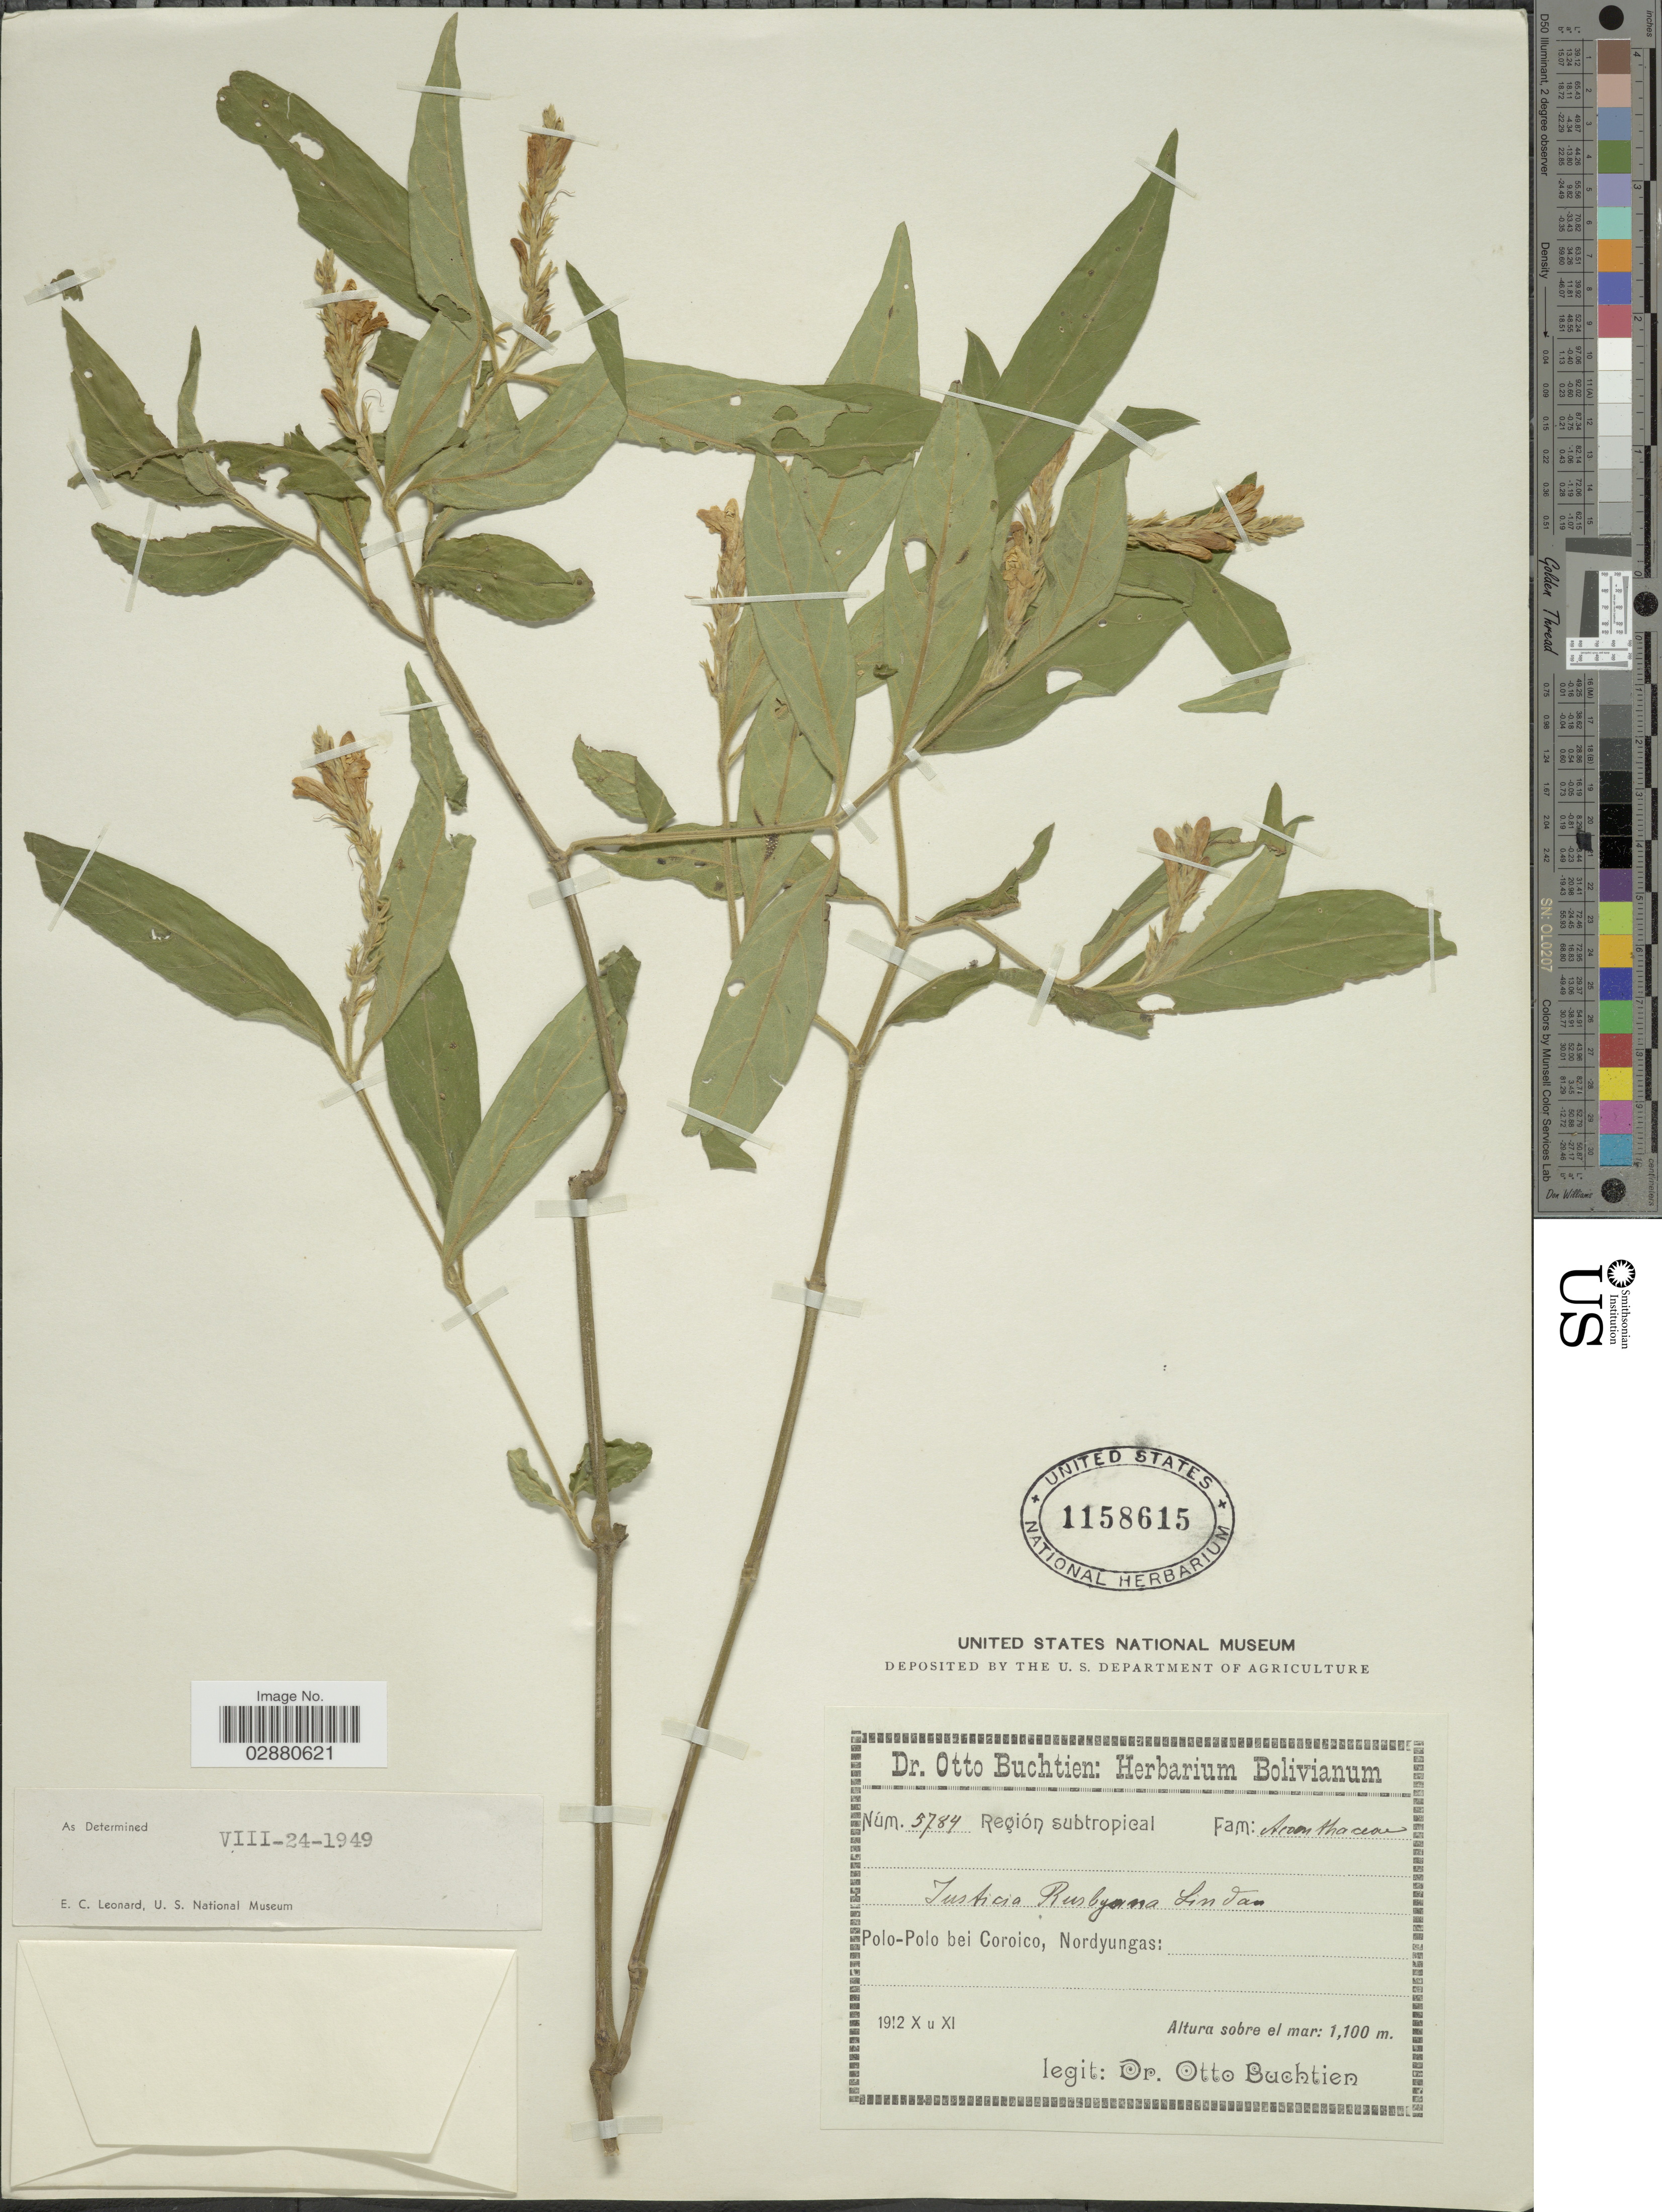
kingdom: Plantae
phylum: Tracheophyta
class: Magnoliopsida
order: Lamiales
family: Acanthaceae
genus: Justicia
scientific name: Justicia rusbyana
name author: Lindau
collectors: O. Buchtien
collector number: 5784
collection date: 1912-10/1912-11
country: Bolivia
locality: Polo-Polo bei Coroico, Nordyungas.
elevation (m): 1100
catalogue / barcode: US 1158615